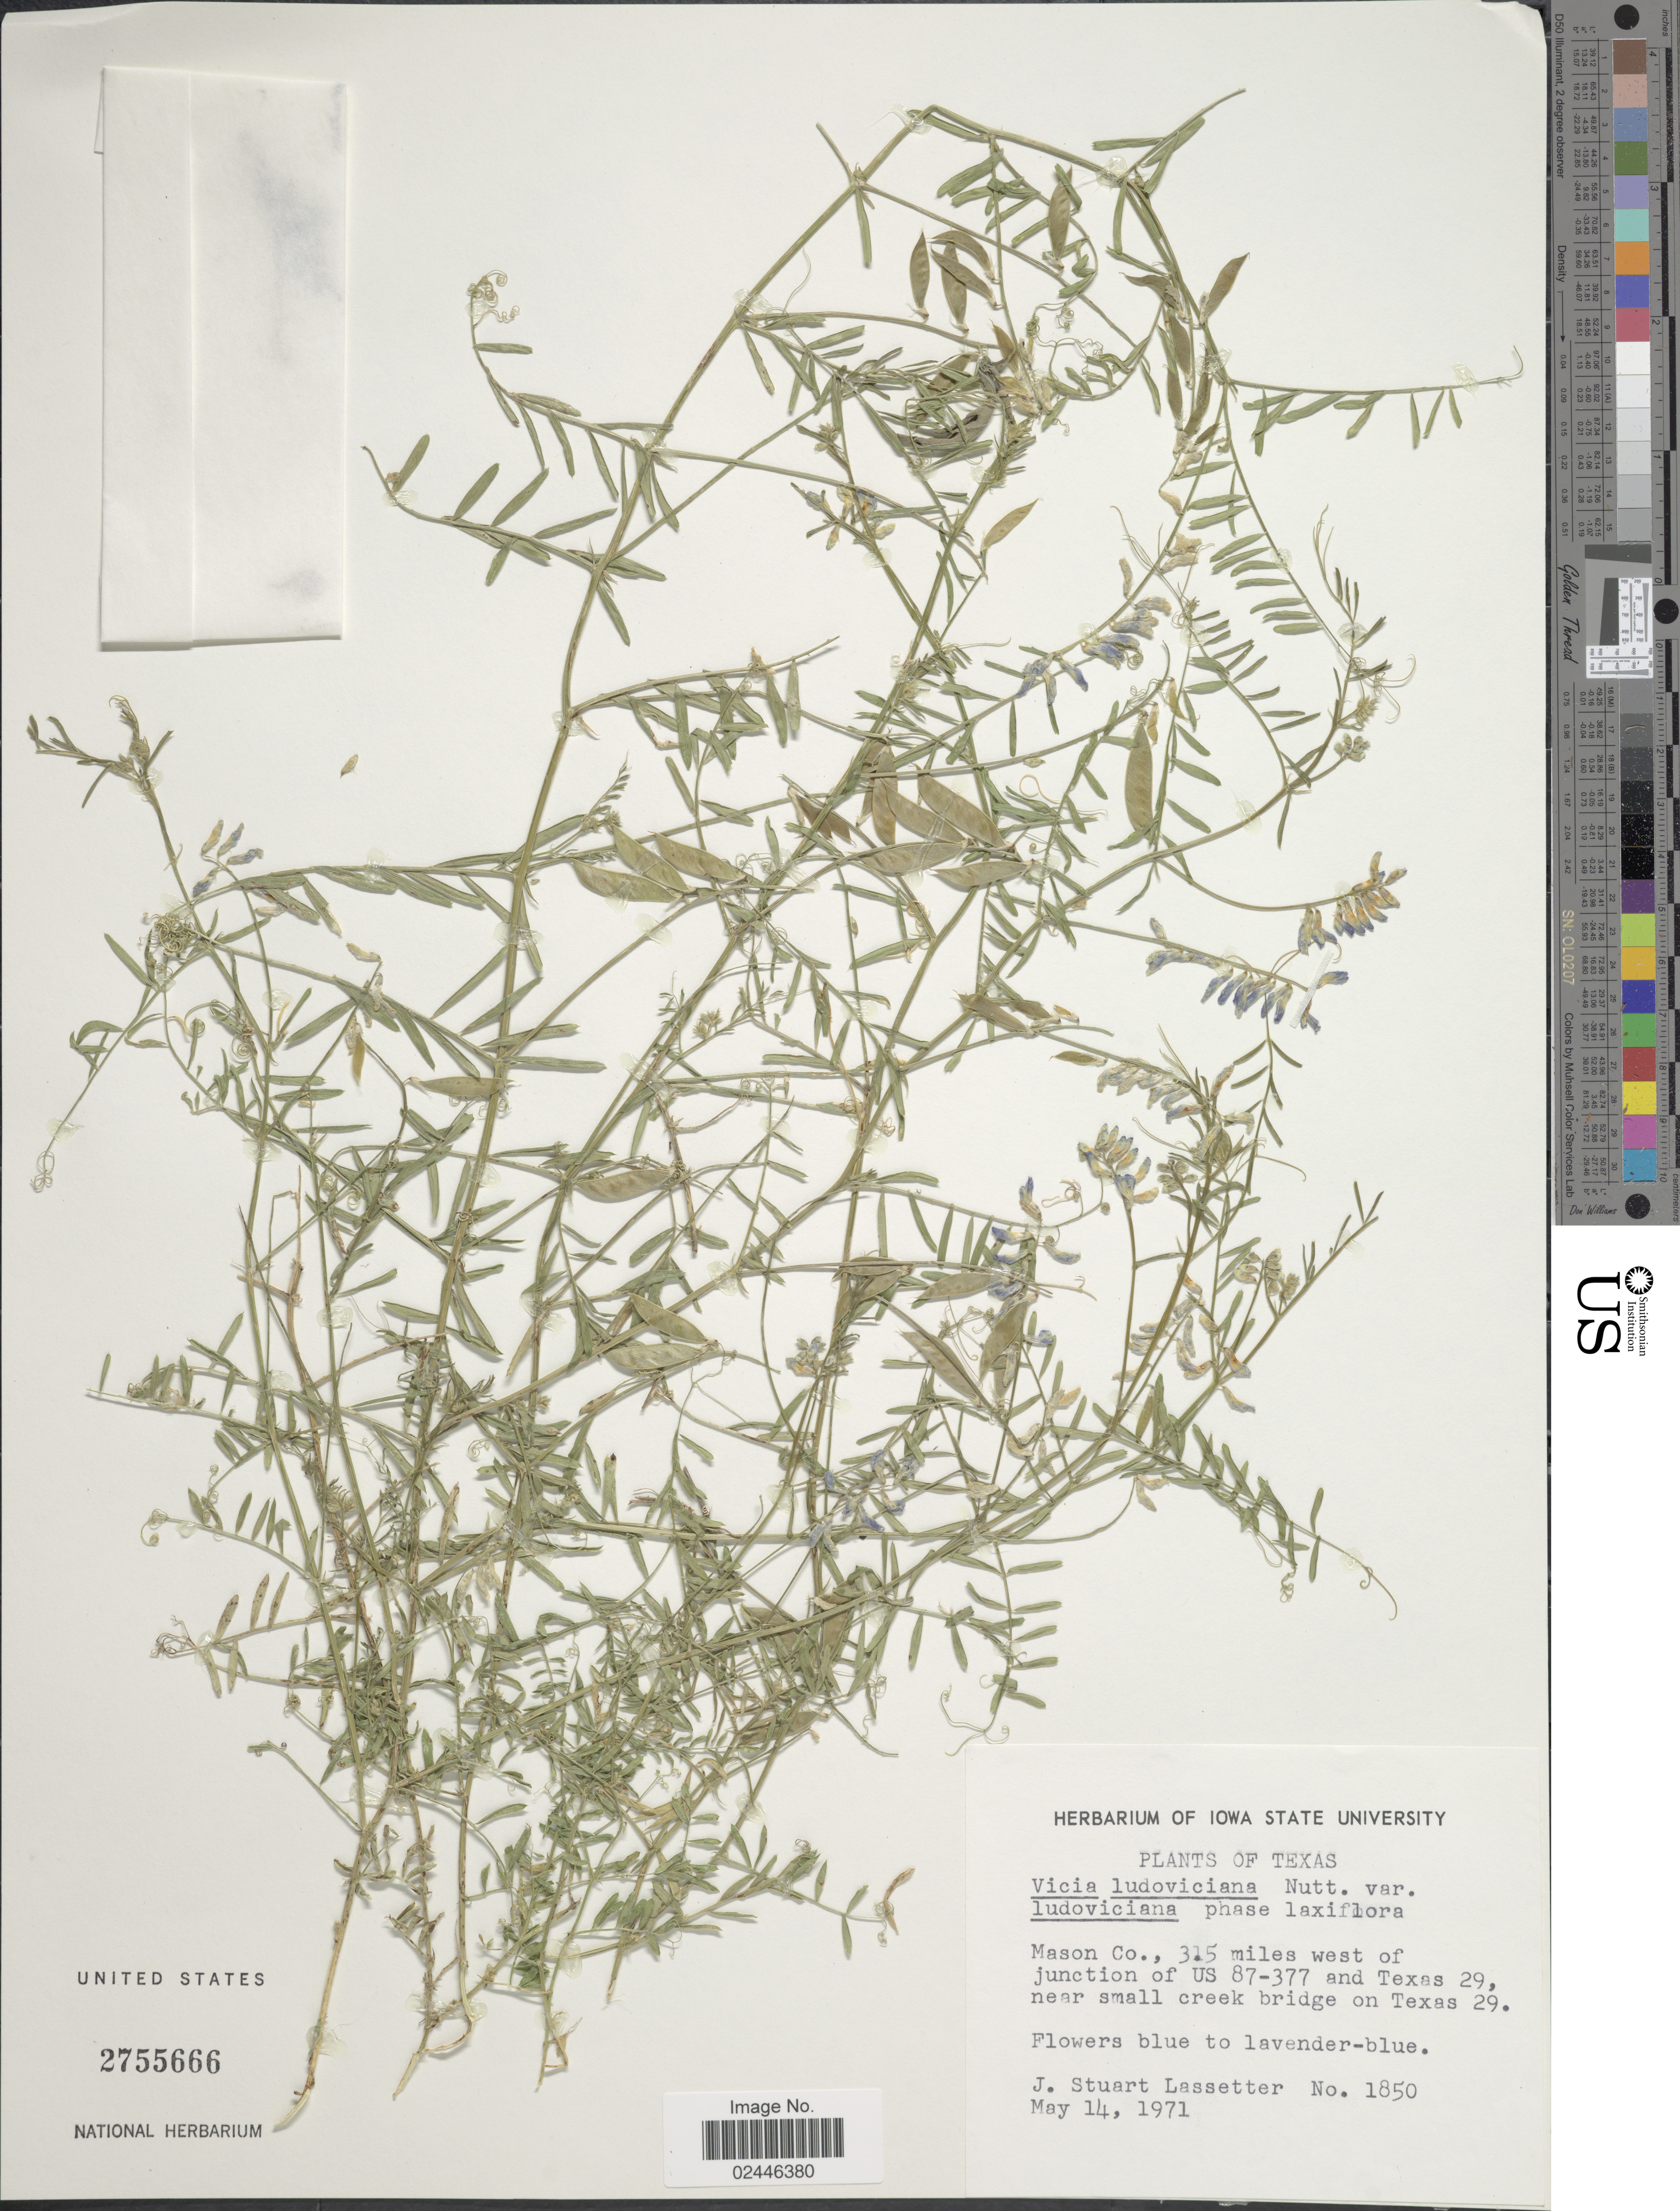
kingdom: Plantae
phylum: Tracheophyta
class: Magnoliopsida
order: Fabales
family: Fabaceae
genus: Vicia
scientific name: Vicia ludoviciana var. ludoviciana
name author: Nutt. ex Torr. & A. Gray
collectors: J. Lassetter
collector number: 1850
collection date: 1971-05-14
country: United States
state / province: Texas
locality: Mason Co., 31.5 miles west of junction of US 87-377 and Texas 29, near small creek bridge on Texas 29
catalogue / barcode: US 2755666